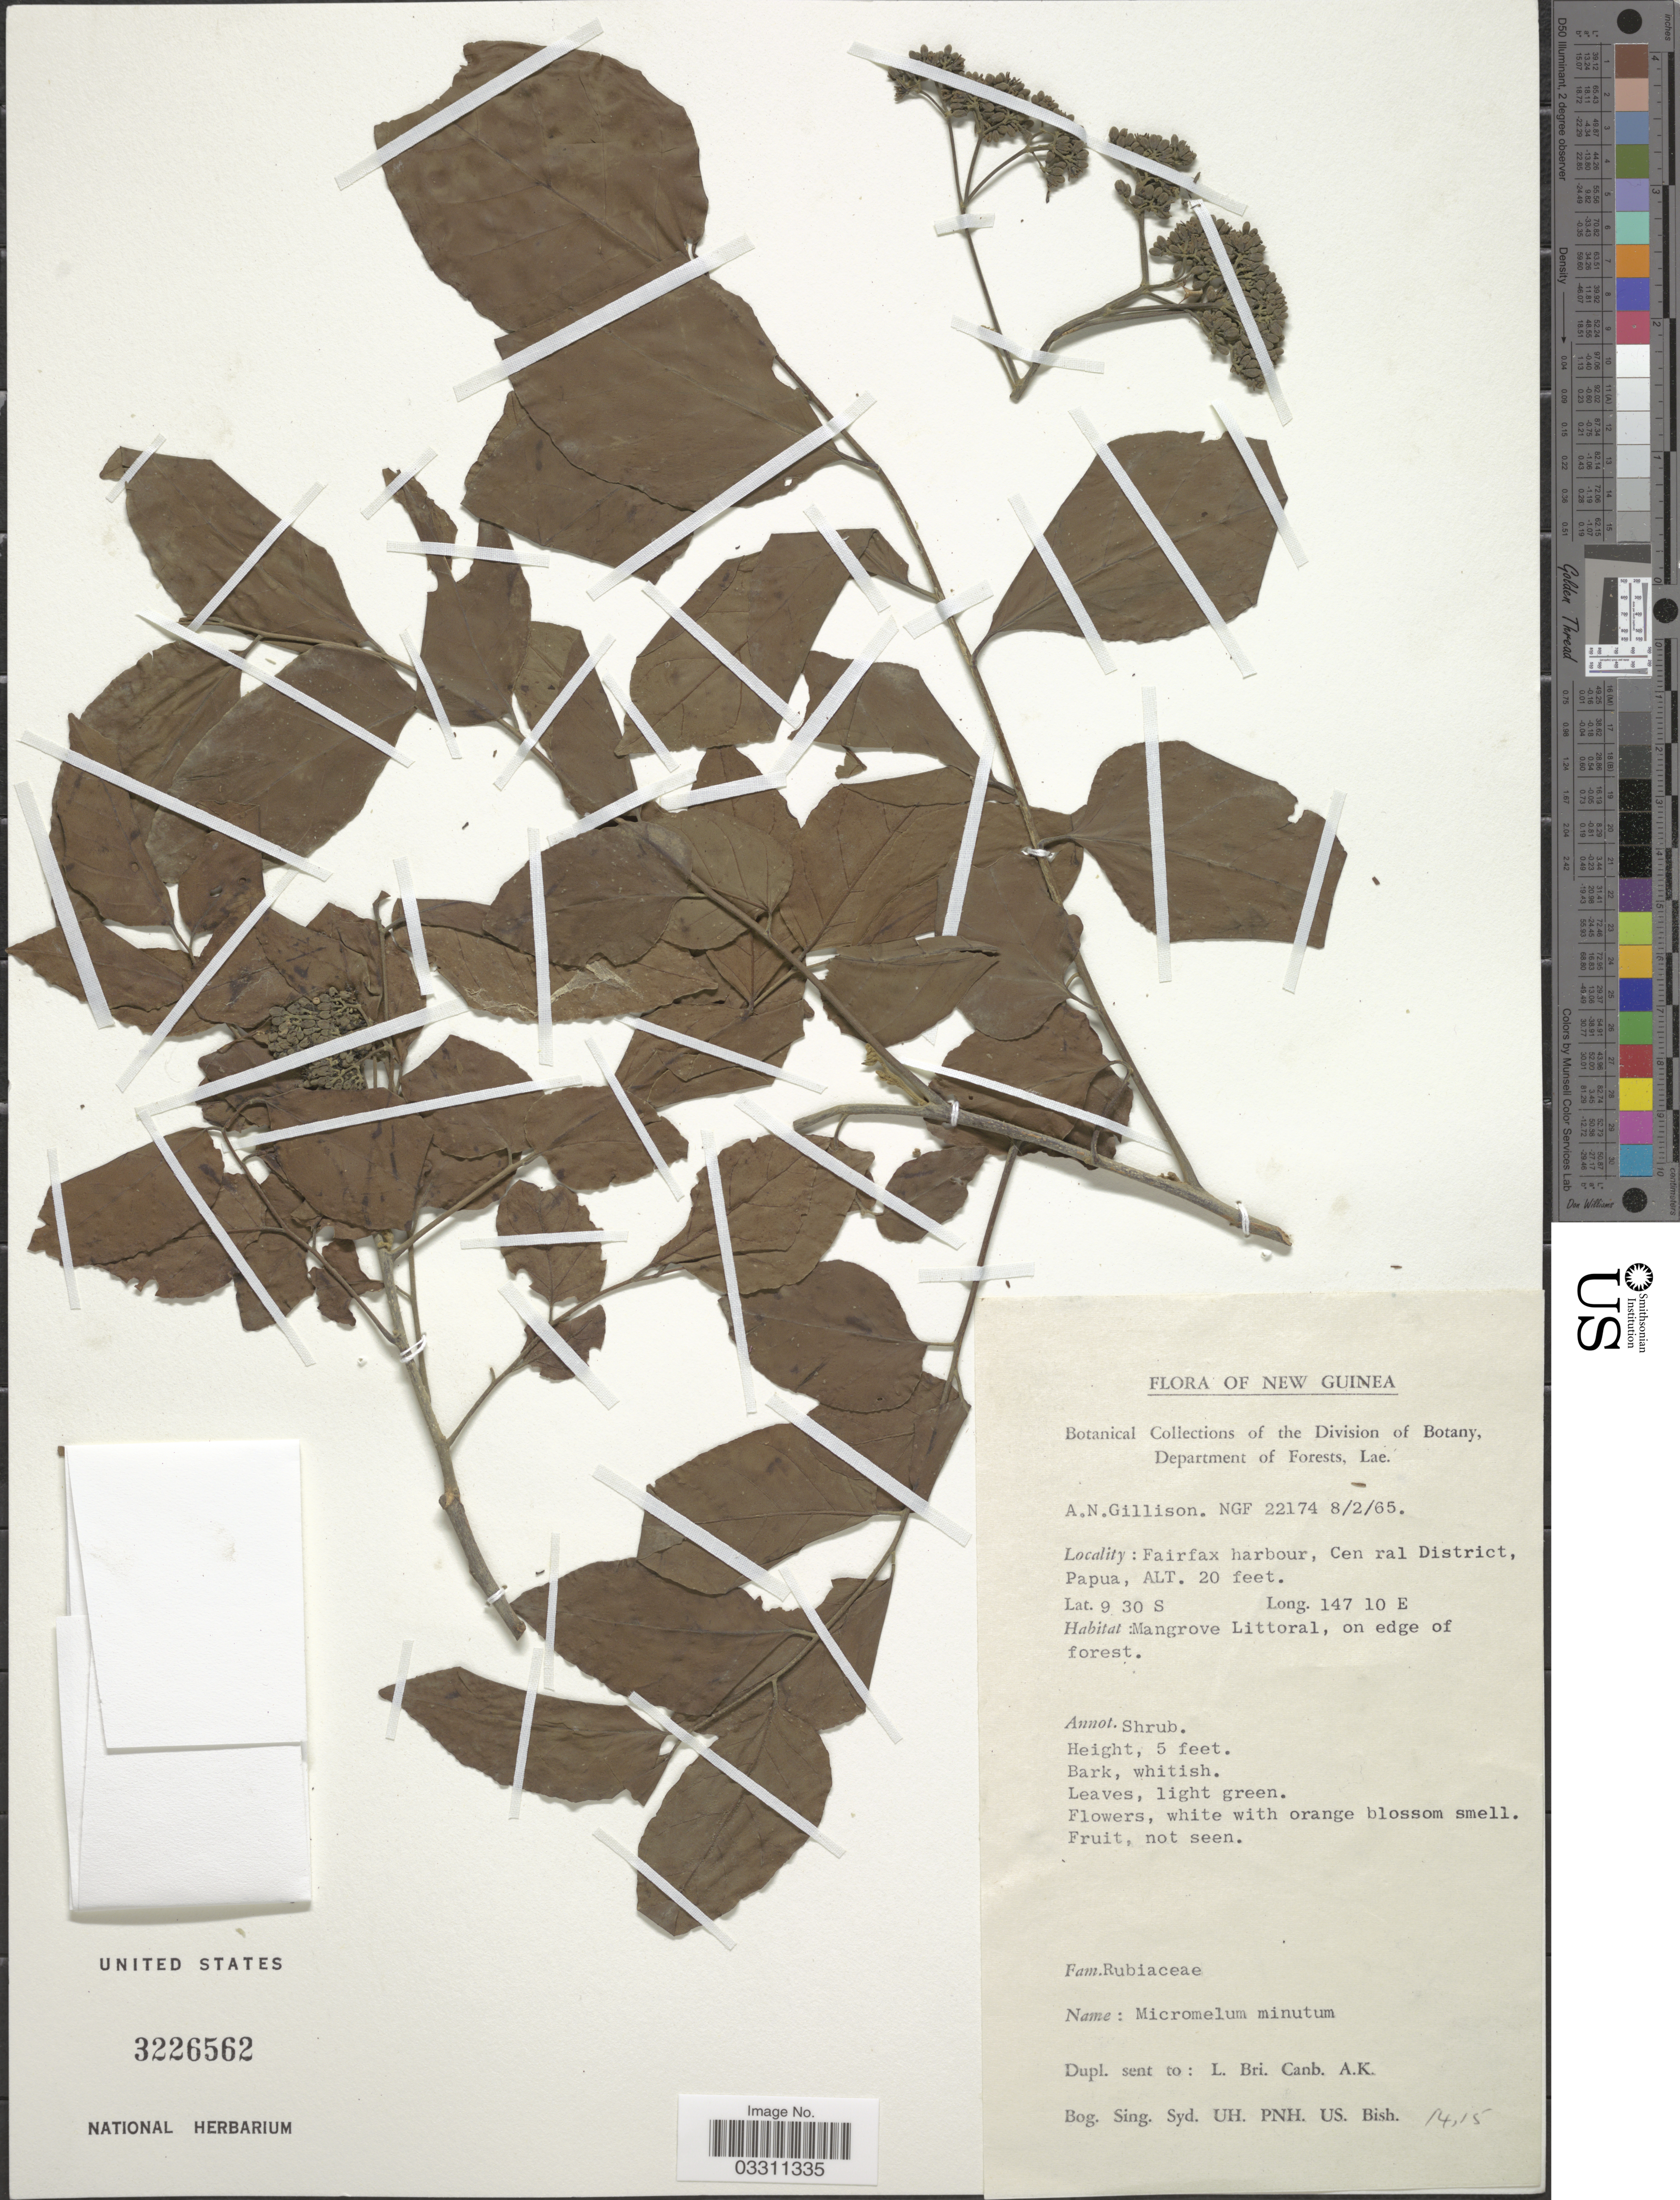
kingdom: Plantae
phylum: Tracheophyta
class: Magnoliopsida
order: Sapindales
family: Rutaceae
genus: Micromelum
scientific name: Micromelum integerrimum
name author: (Buch.-Ham. ex DC.) Wight & Arn. ex M. Roem.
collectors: A. Gillison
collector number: NGF22174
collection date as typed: Transcribed d/m/y: 8/2/65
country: Papua New Guinea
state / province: Central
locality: New Guinea. Fairfax harbour, Central District, Papua.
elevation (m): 6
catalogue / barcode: US 3226562